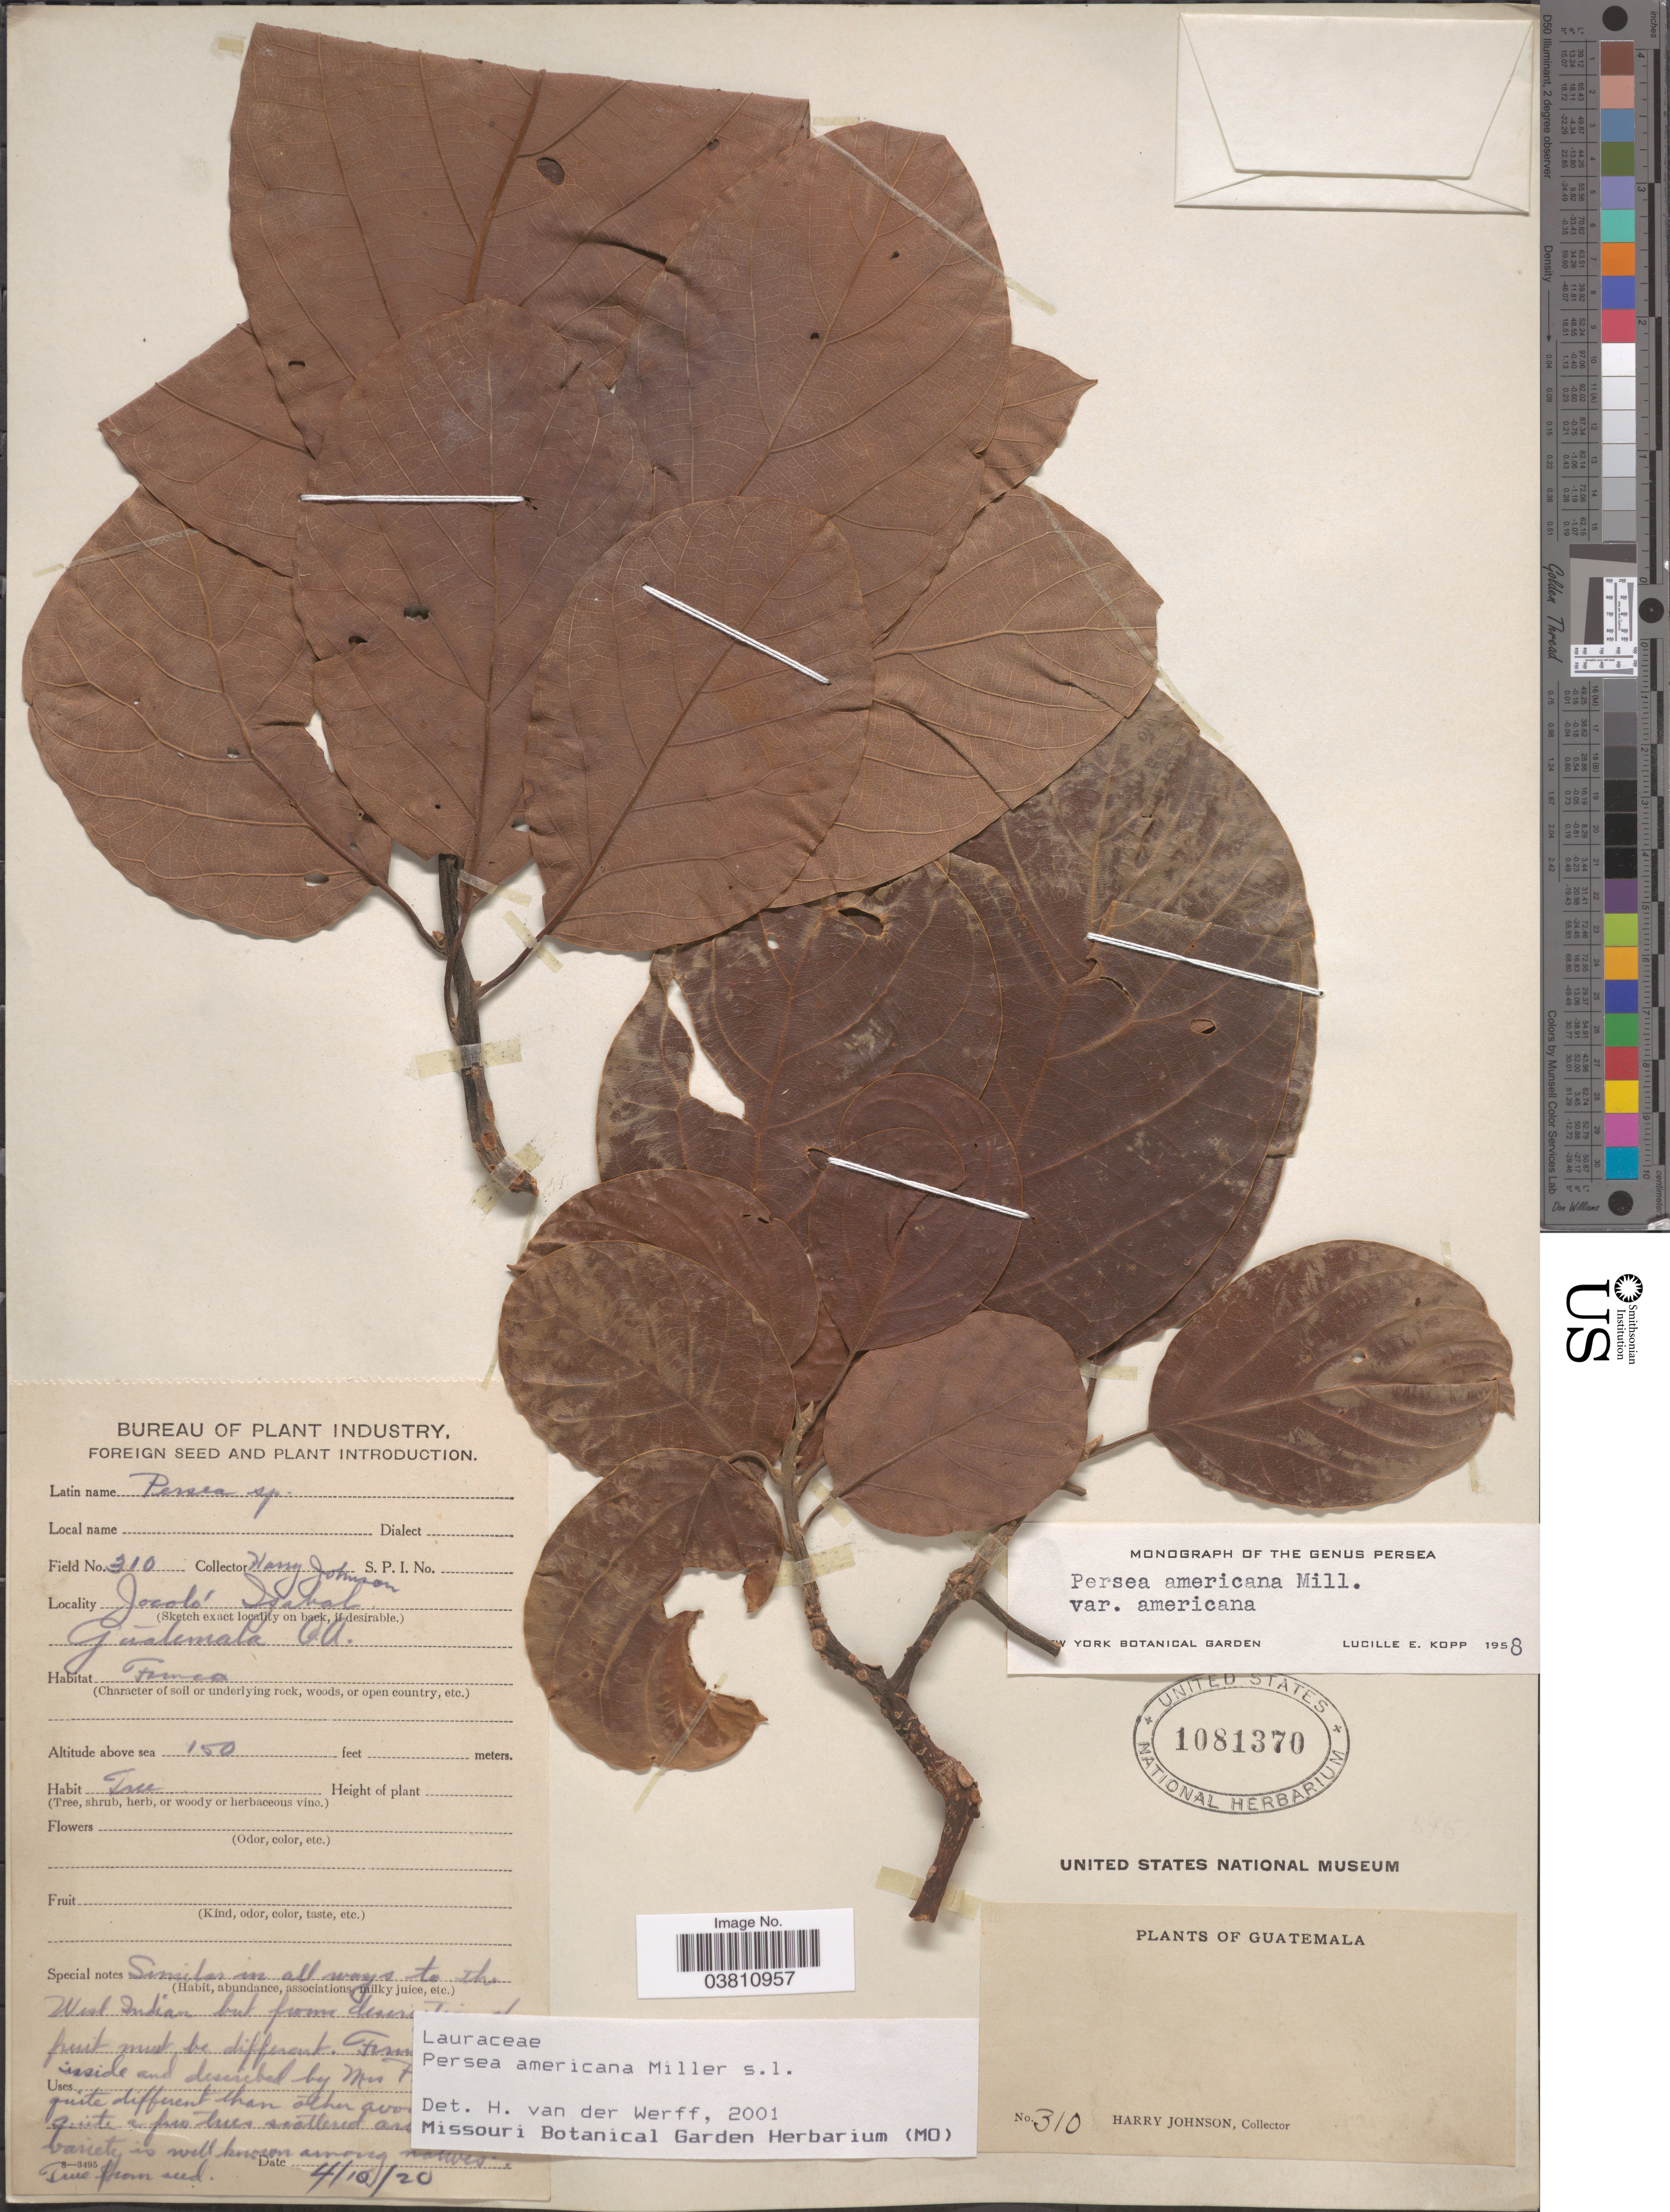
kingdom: Plantae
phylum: Tracheophyta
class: Magnoliopsida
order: Laurales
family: Lauraceae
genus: Persea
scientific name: Persea americana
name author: Mill.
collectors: H. Johnson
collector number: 310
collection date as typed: Transcribed d/m/y: 4/10/20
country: Guatemala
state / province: Izabal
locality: Jocoló.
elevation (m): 46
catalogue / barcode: US 1081370